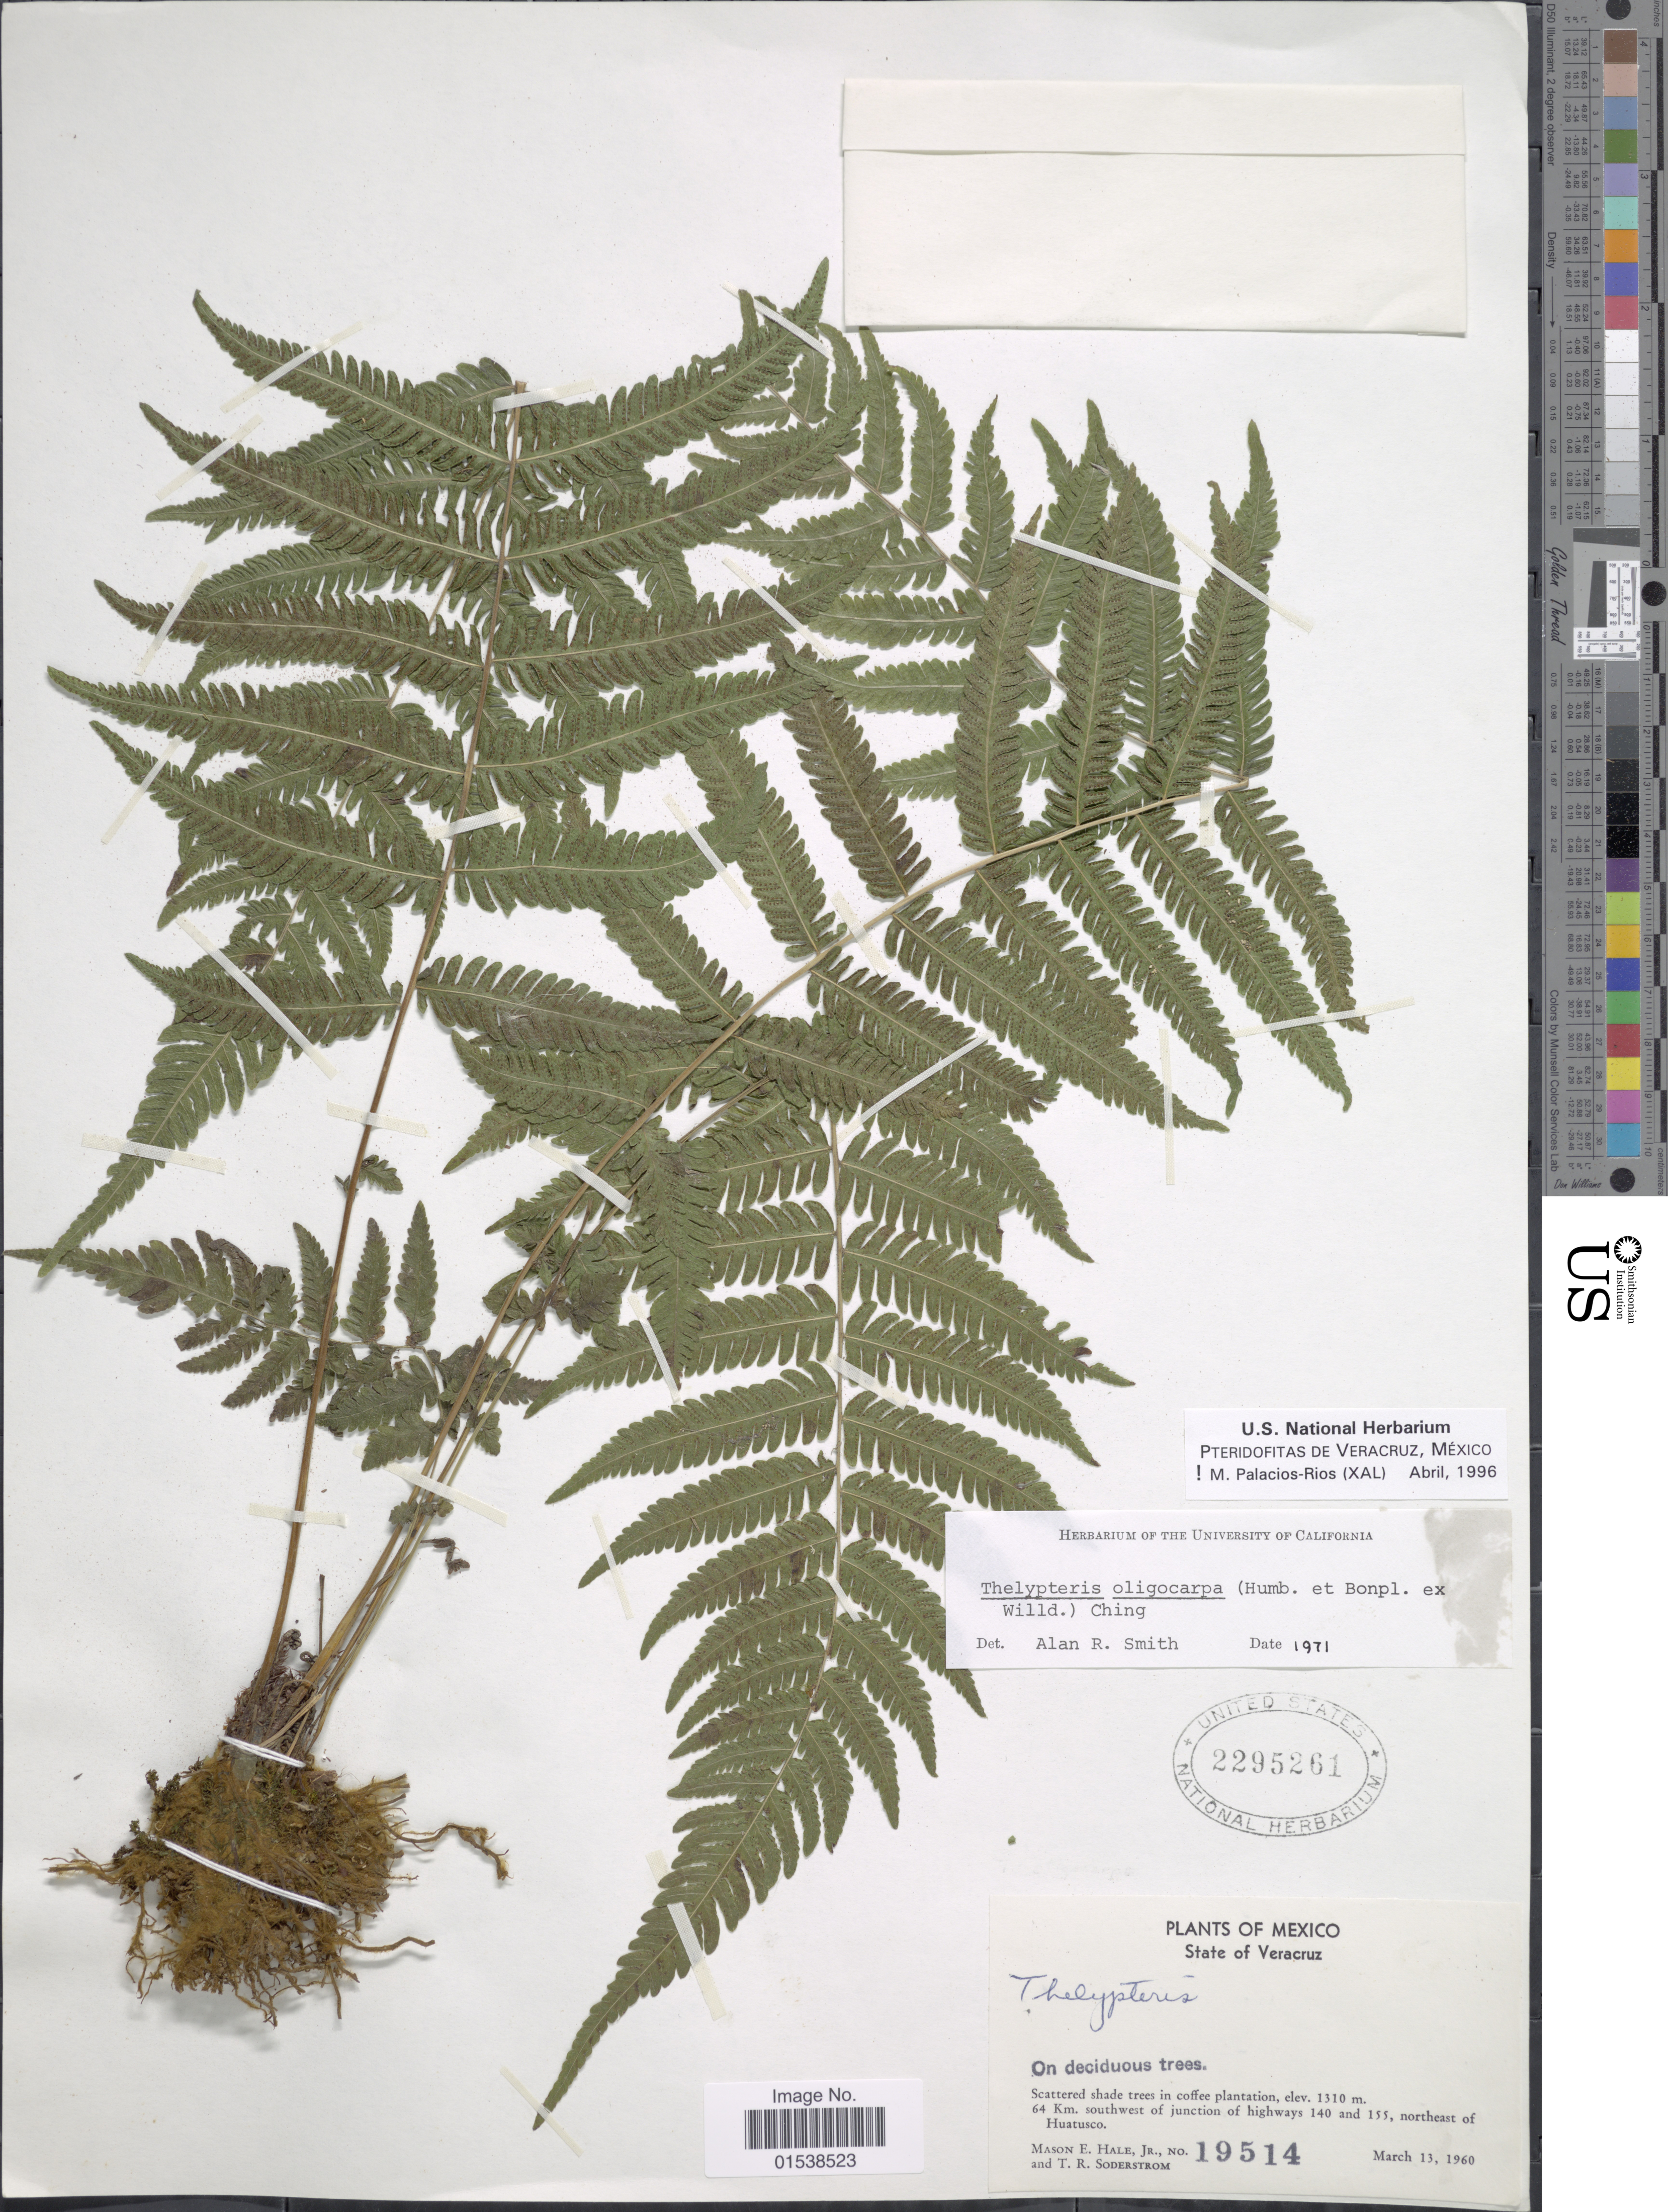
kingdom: Plantae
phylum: Tracheophyta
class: Polypodiopsida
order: Polypodiales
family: Thelypteridaceae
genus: Amauropelta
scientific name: Amauropelta oligocarpa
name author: (Humb. & Bonpl. ex Willd.) Pic. Serm.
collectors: M. Hale & T. R. Soderstrom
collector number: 19514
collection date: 1960-03-13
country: Mexico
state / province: Veracruz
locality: State of Veracruz, scattered shade trees in coffe plantation, 64 km southwest of junction of highway 140 and 155, northeast of Huatusco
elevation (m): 1310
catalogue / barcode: US 2295261